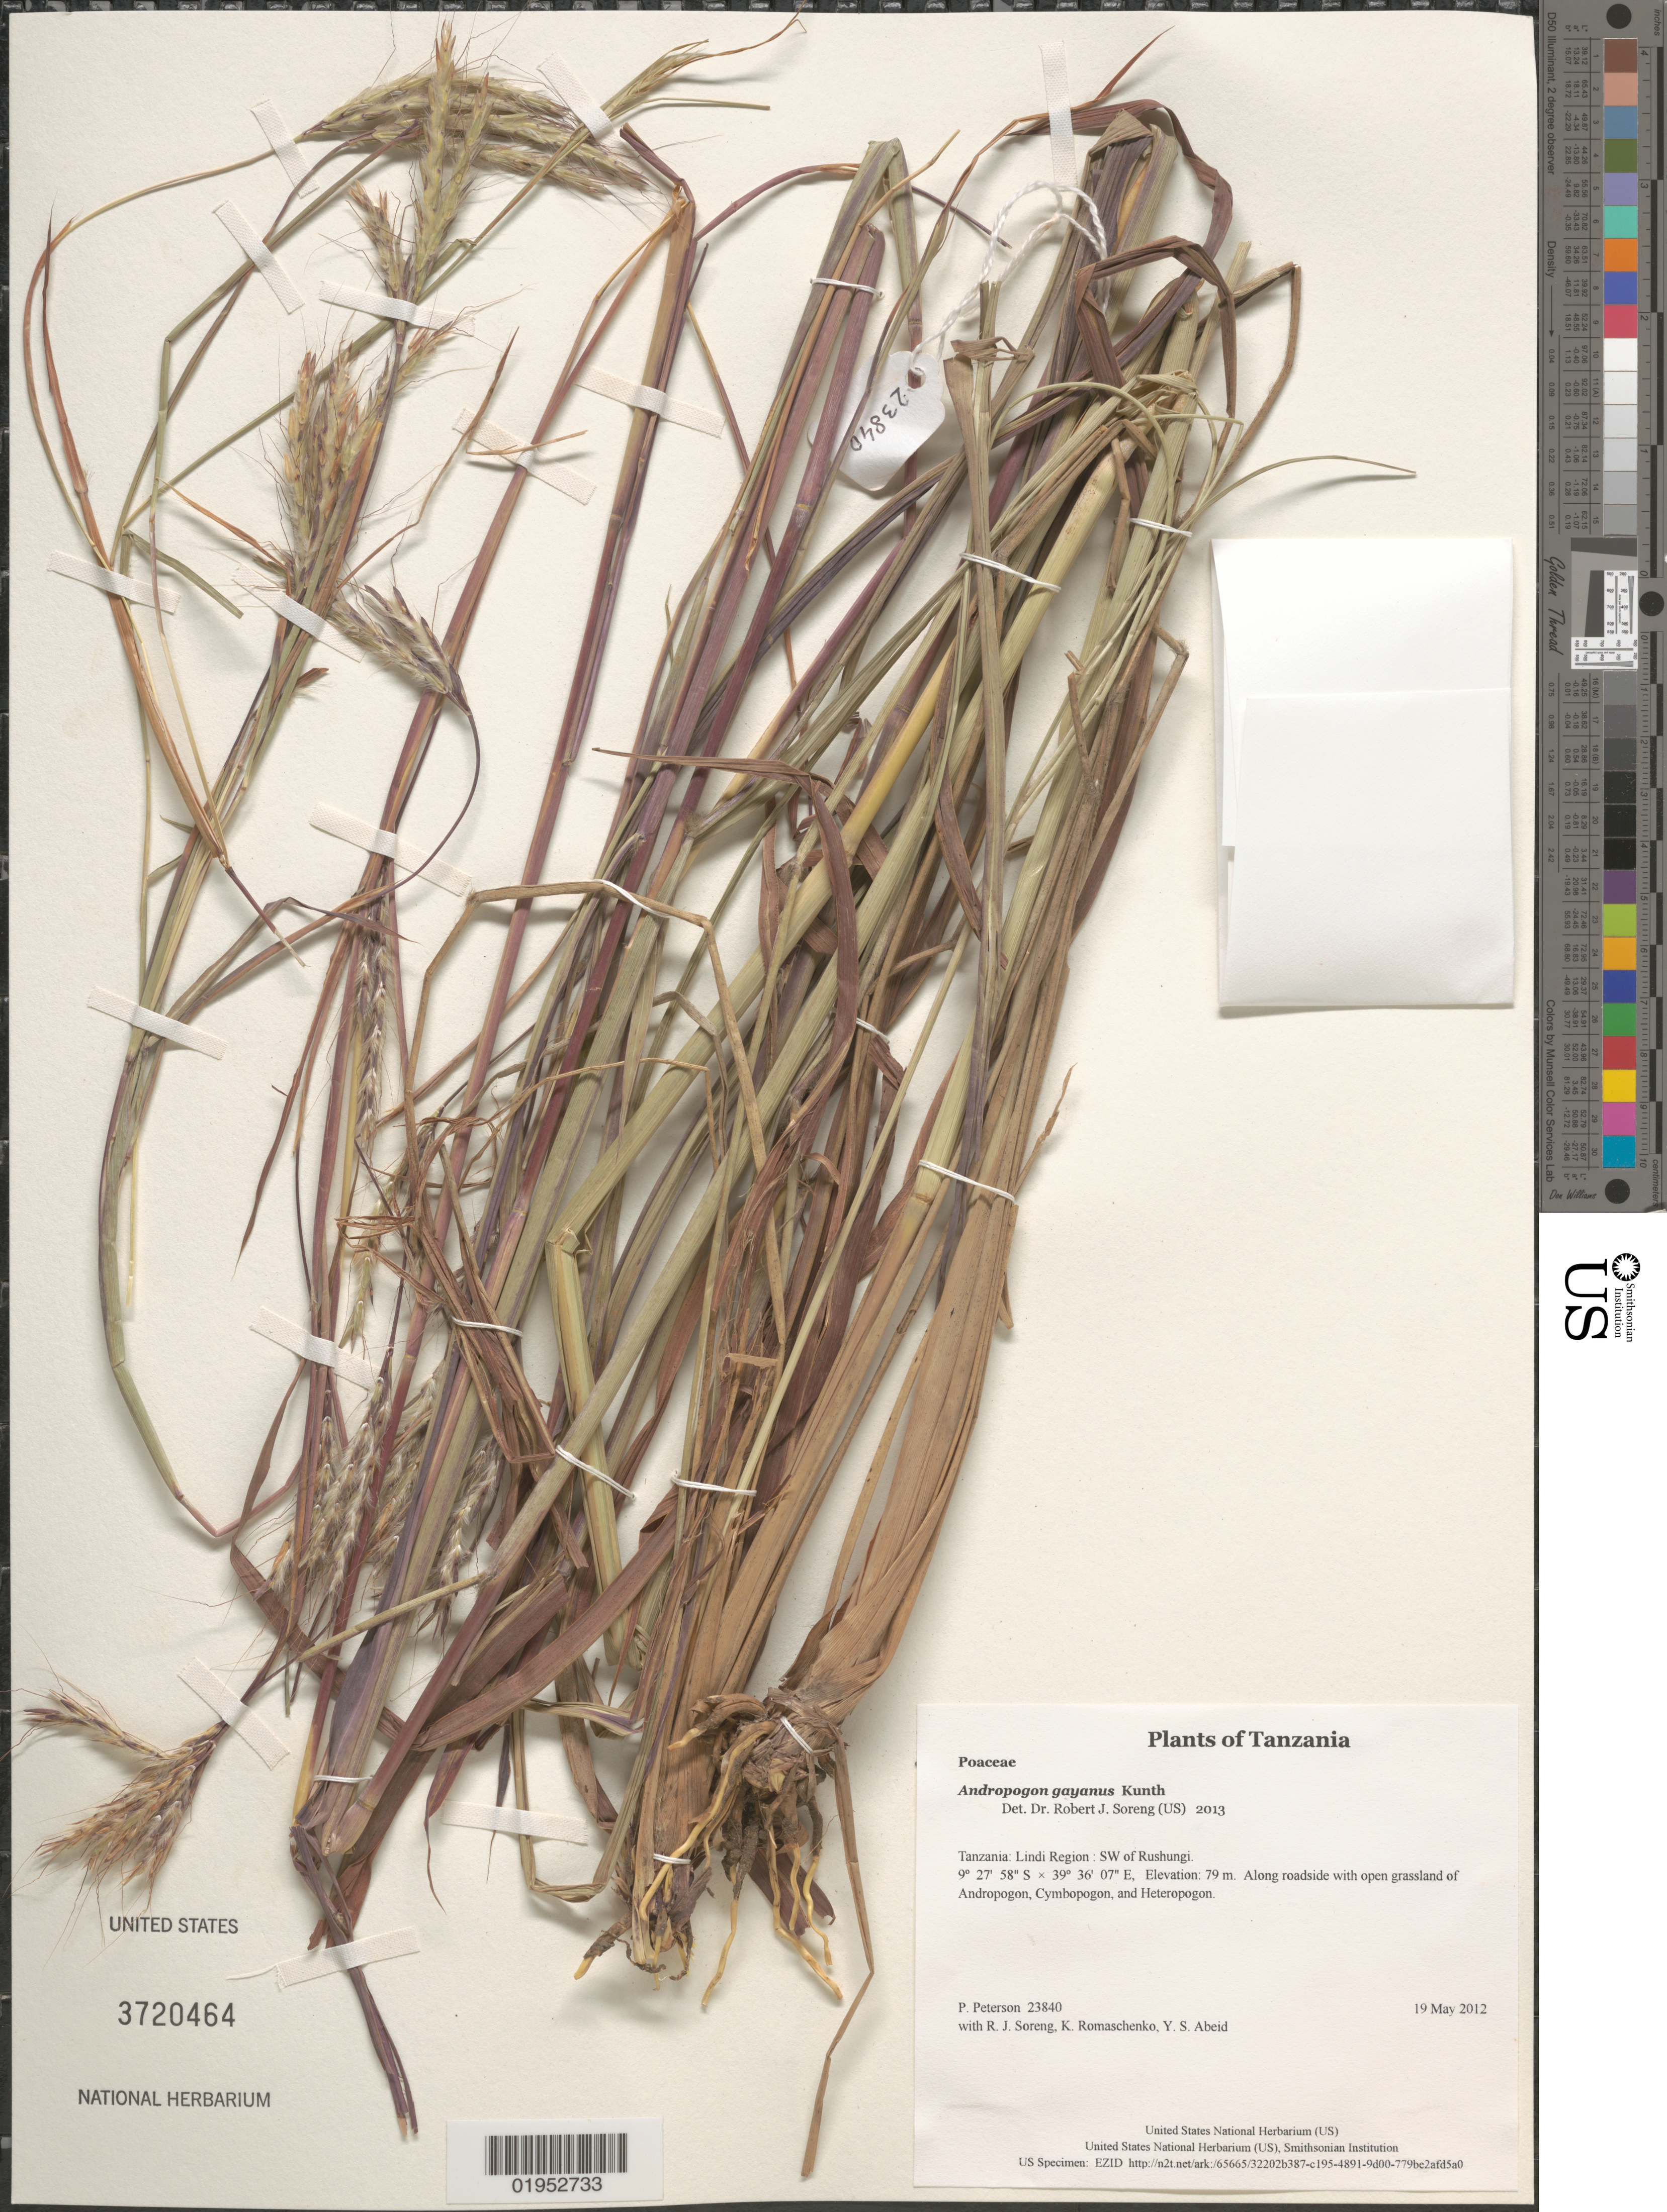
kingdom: Plantae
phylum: Tracheophyta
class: Liliopsida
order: Poales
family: Poaceae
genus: Andropogon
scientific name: Andropogon gayanus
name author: Kunth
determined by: Soreng, Robert J., Research Associate (BOT), Smithsonian Institution - National Museum of Natural History (UNITED STATES)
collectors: P. M. Peterson, R. J. Soreng, K. Romaschenko & Y. Abeid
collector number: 23840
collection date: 2012-05-19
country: Tanzania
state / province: Lindi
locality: SW of Rushungi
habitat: Along roadside with open grassland of Andropogon, Cymbopogon, and Heteropogon.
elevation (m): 79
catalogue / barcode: US 3720464